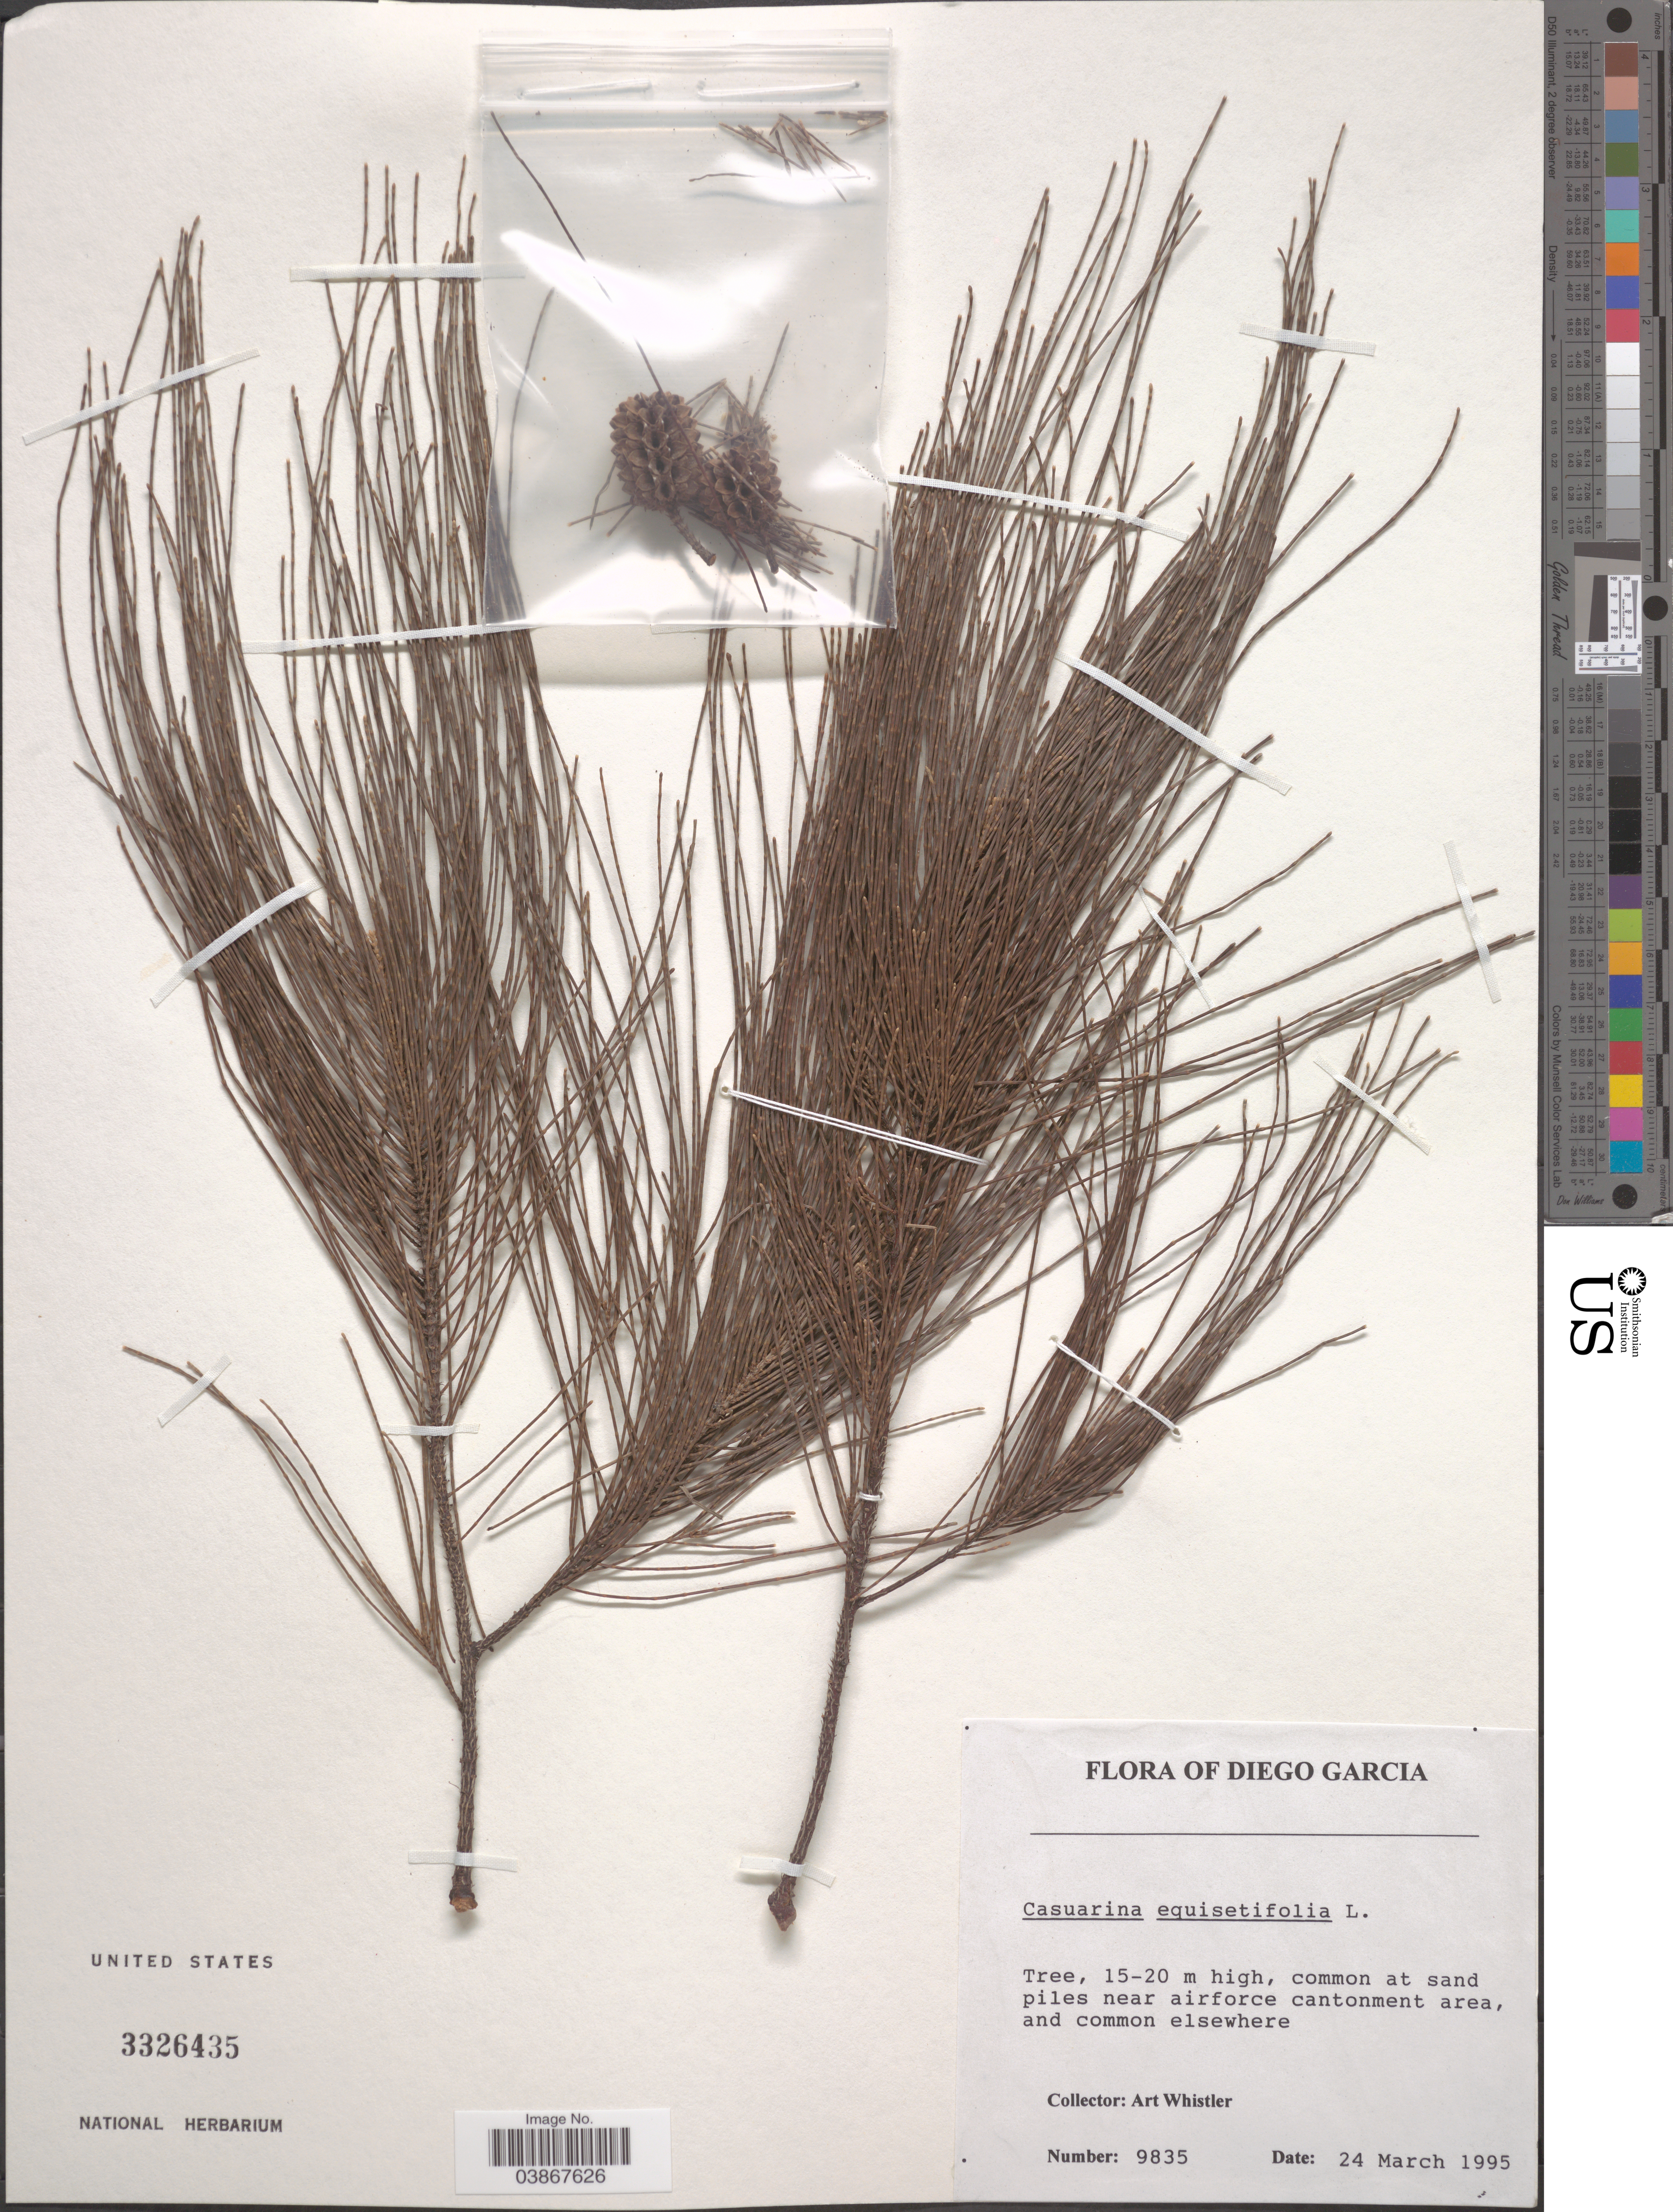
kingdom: Plantae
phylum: Tracheophyta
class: Magnoliopsida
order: Fagales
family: Casuarinaceae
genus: Casuarina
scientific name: Casuarina equisetifolia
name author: L.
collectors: A. Whistler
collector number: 9835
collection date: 1995-03-24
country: British Indian Ocean Territory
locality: Diego Garcia.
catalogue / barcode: US 3326435